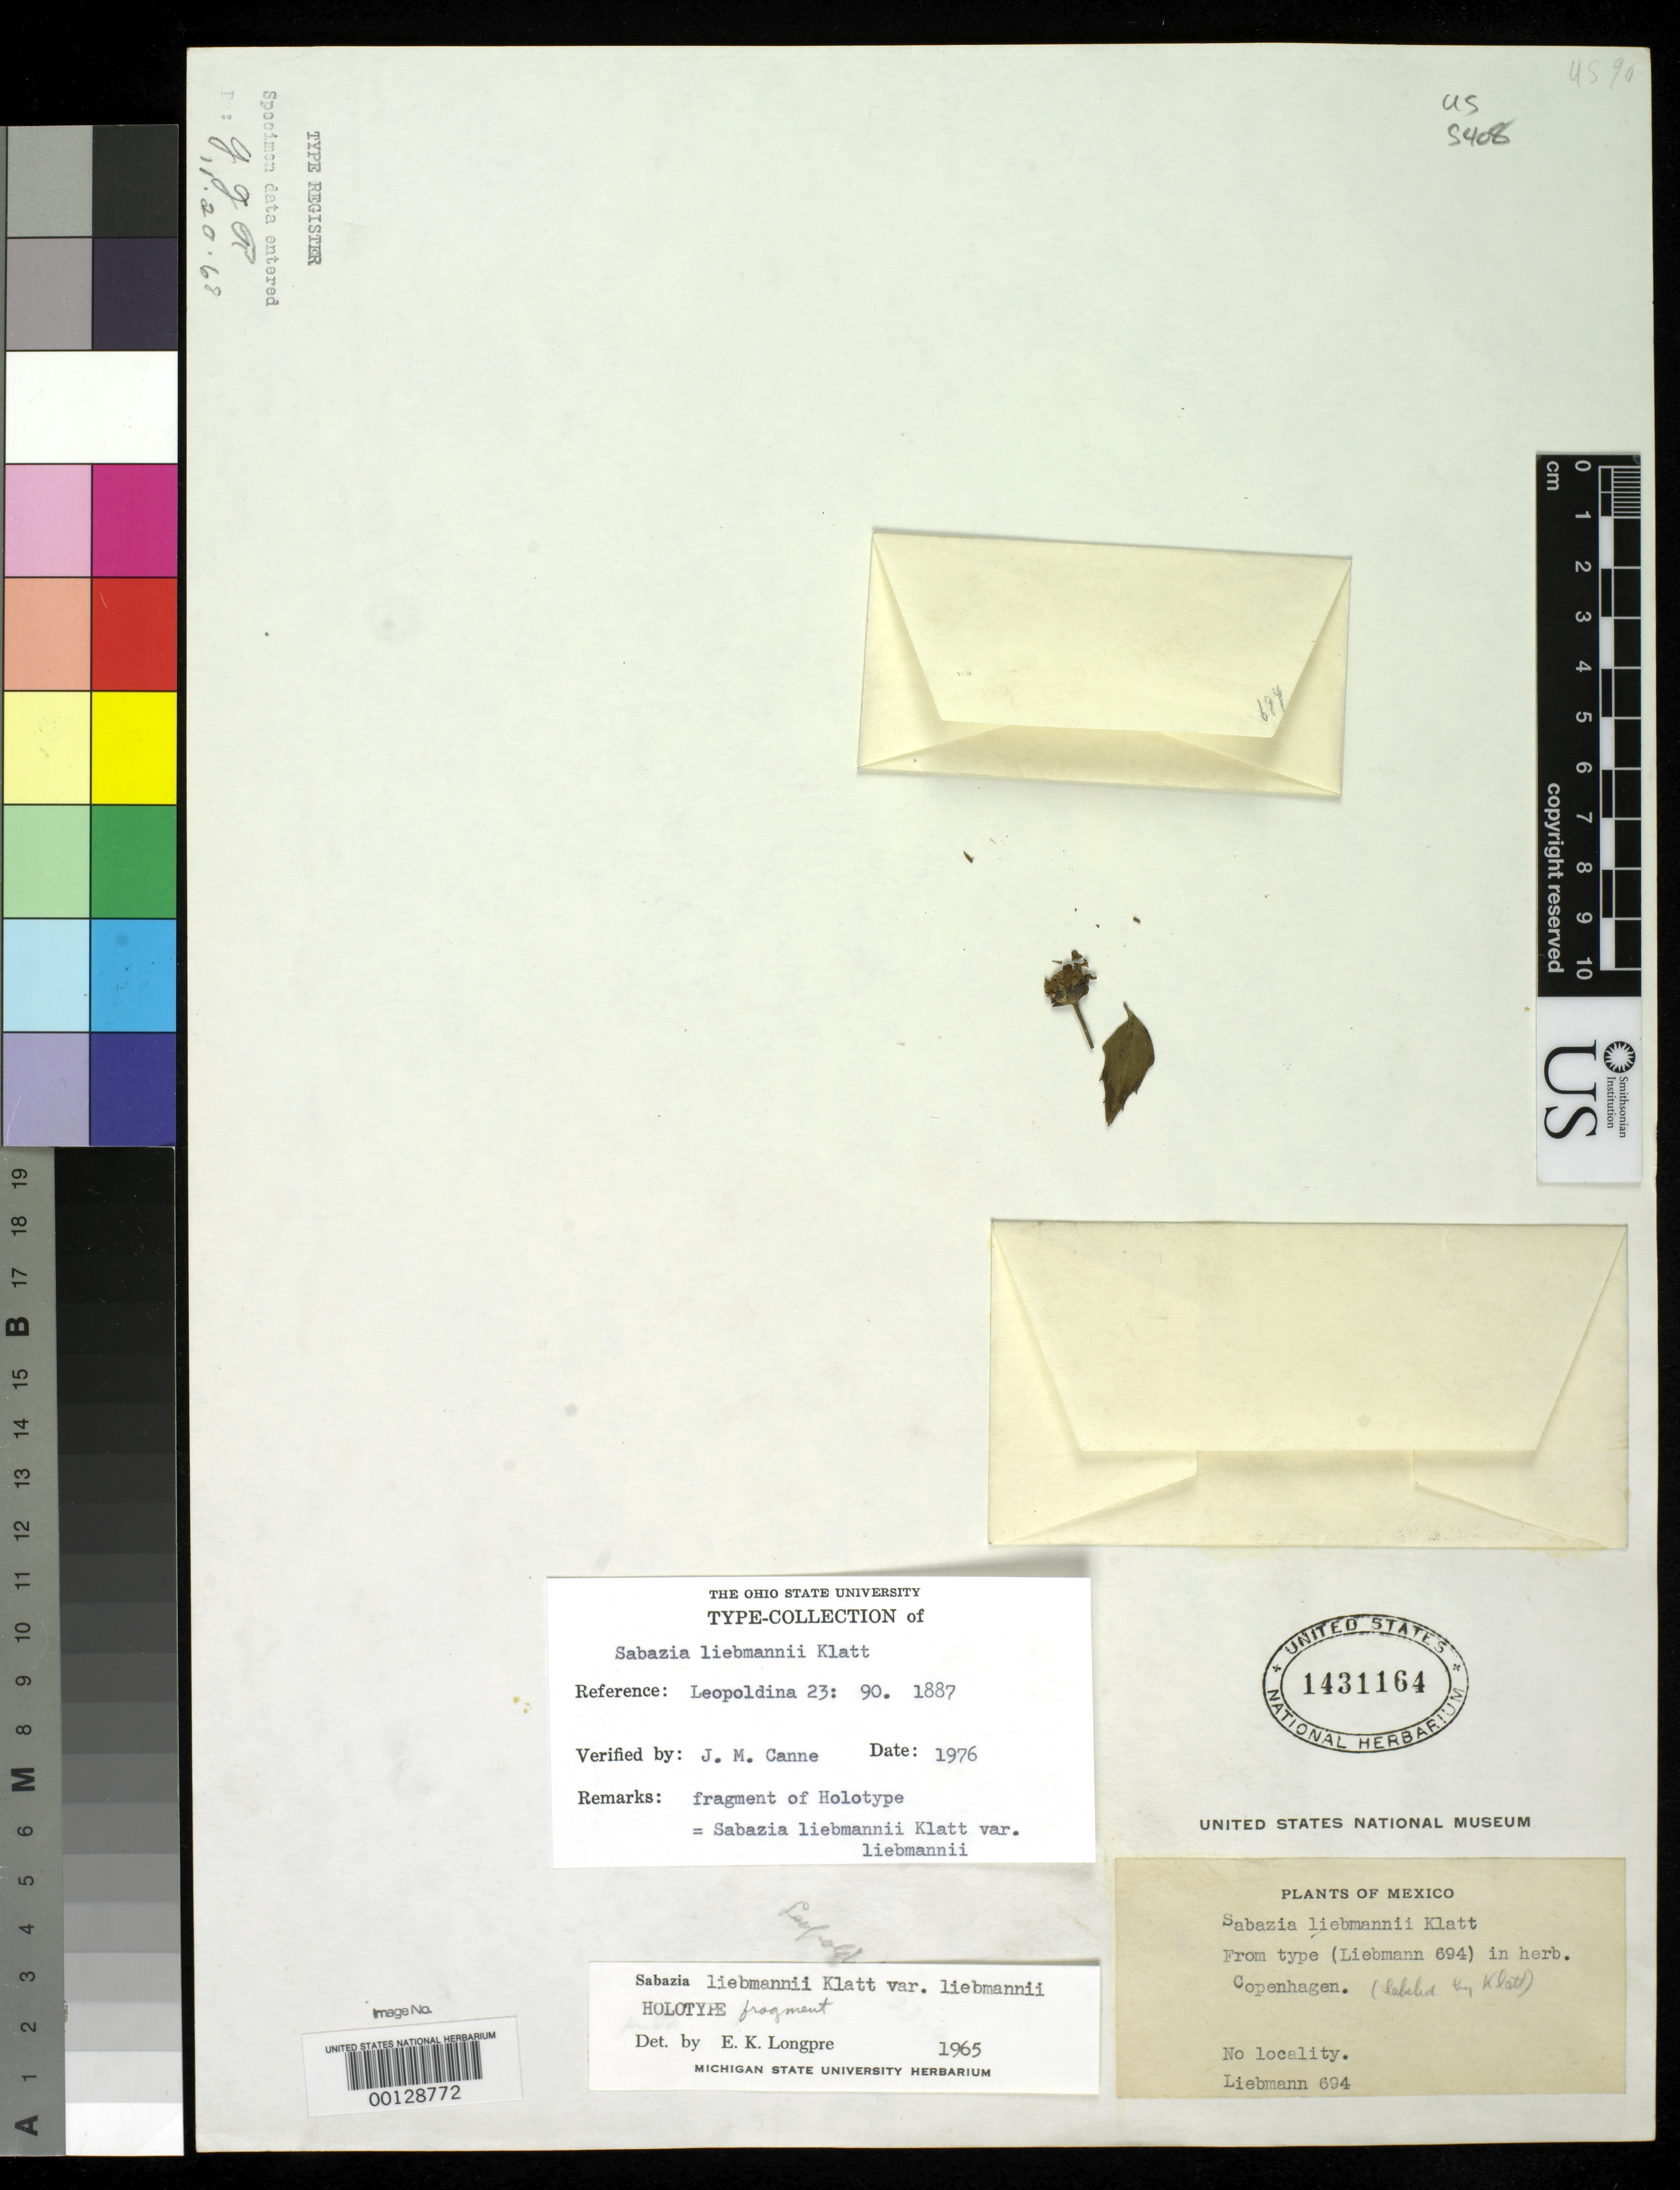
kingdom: Plantae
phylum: Tracheophyta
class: Magnoliopsida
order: Asterales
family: Asteraceae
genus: Sabazia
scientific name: Sabazia liebmannii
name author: Klatt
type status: Holotype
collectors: F. M. Liebmann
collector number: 694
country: Mexico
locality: E of Monserrat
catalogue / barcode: US 1431164